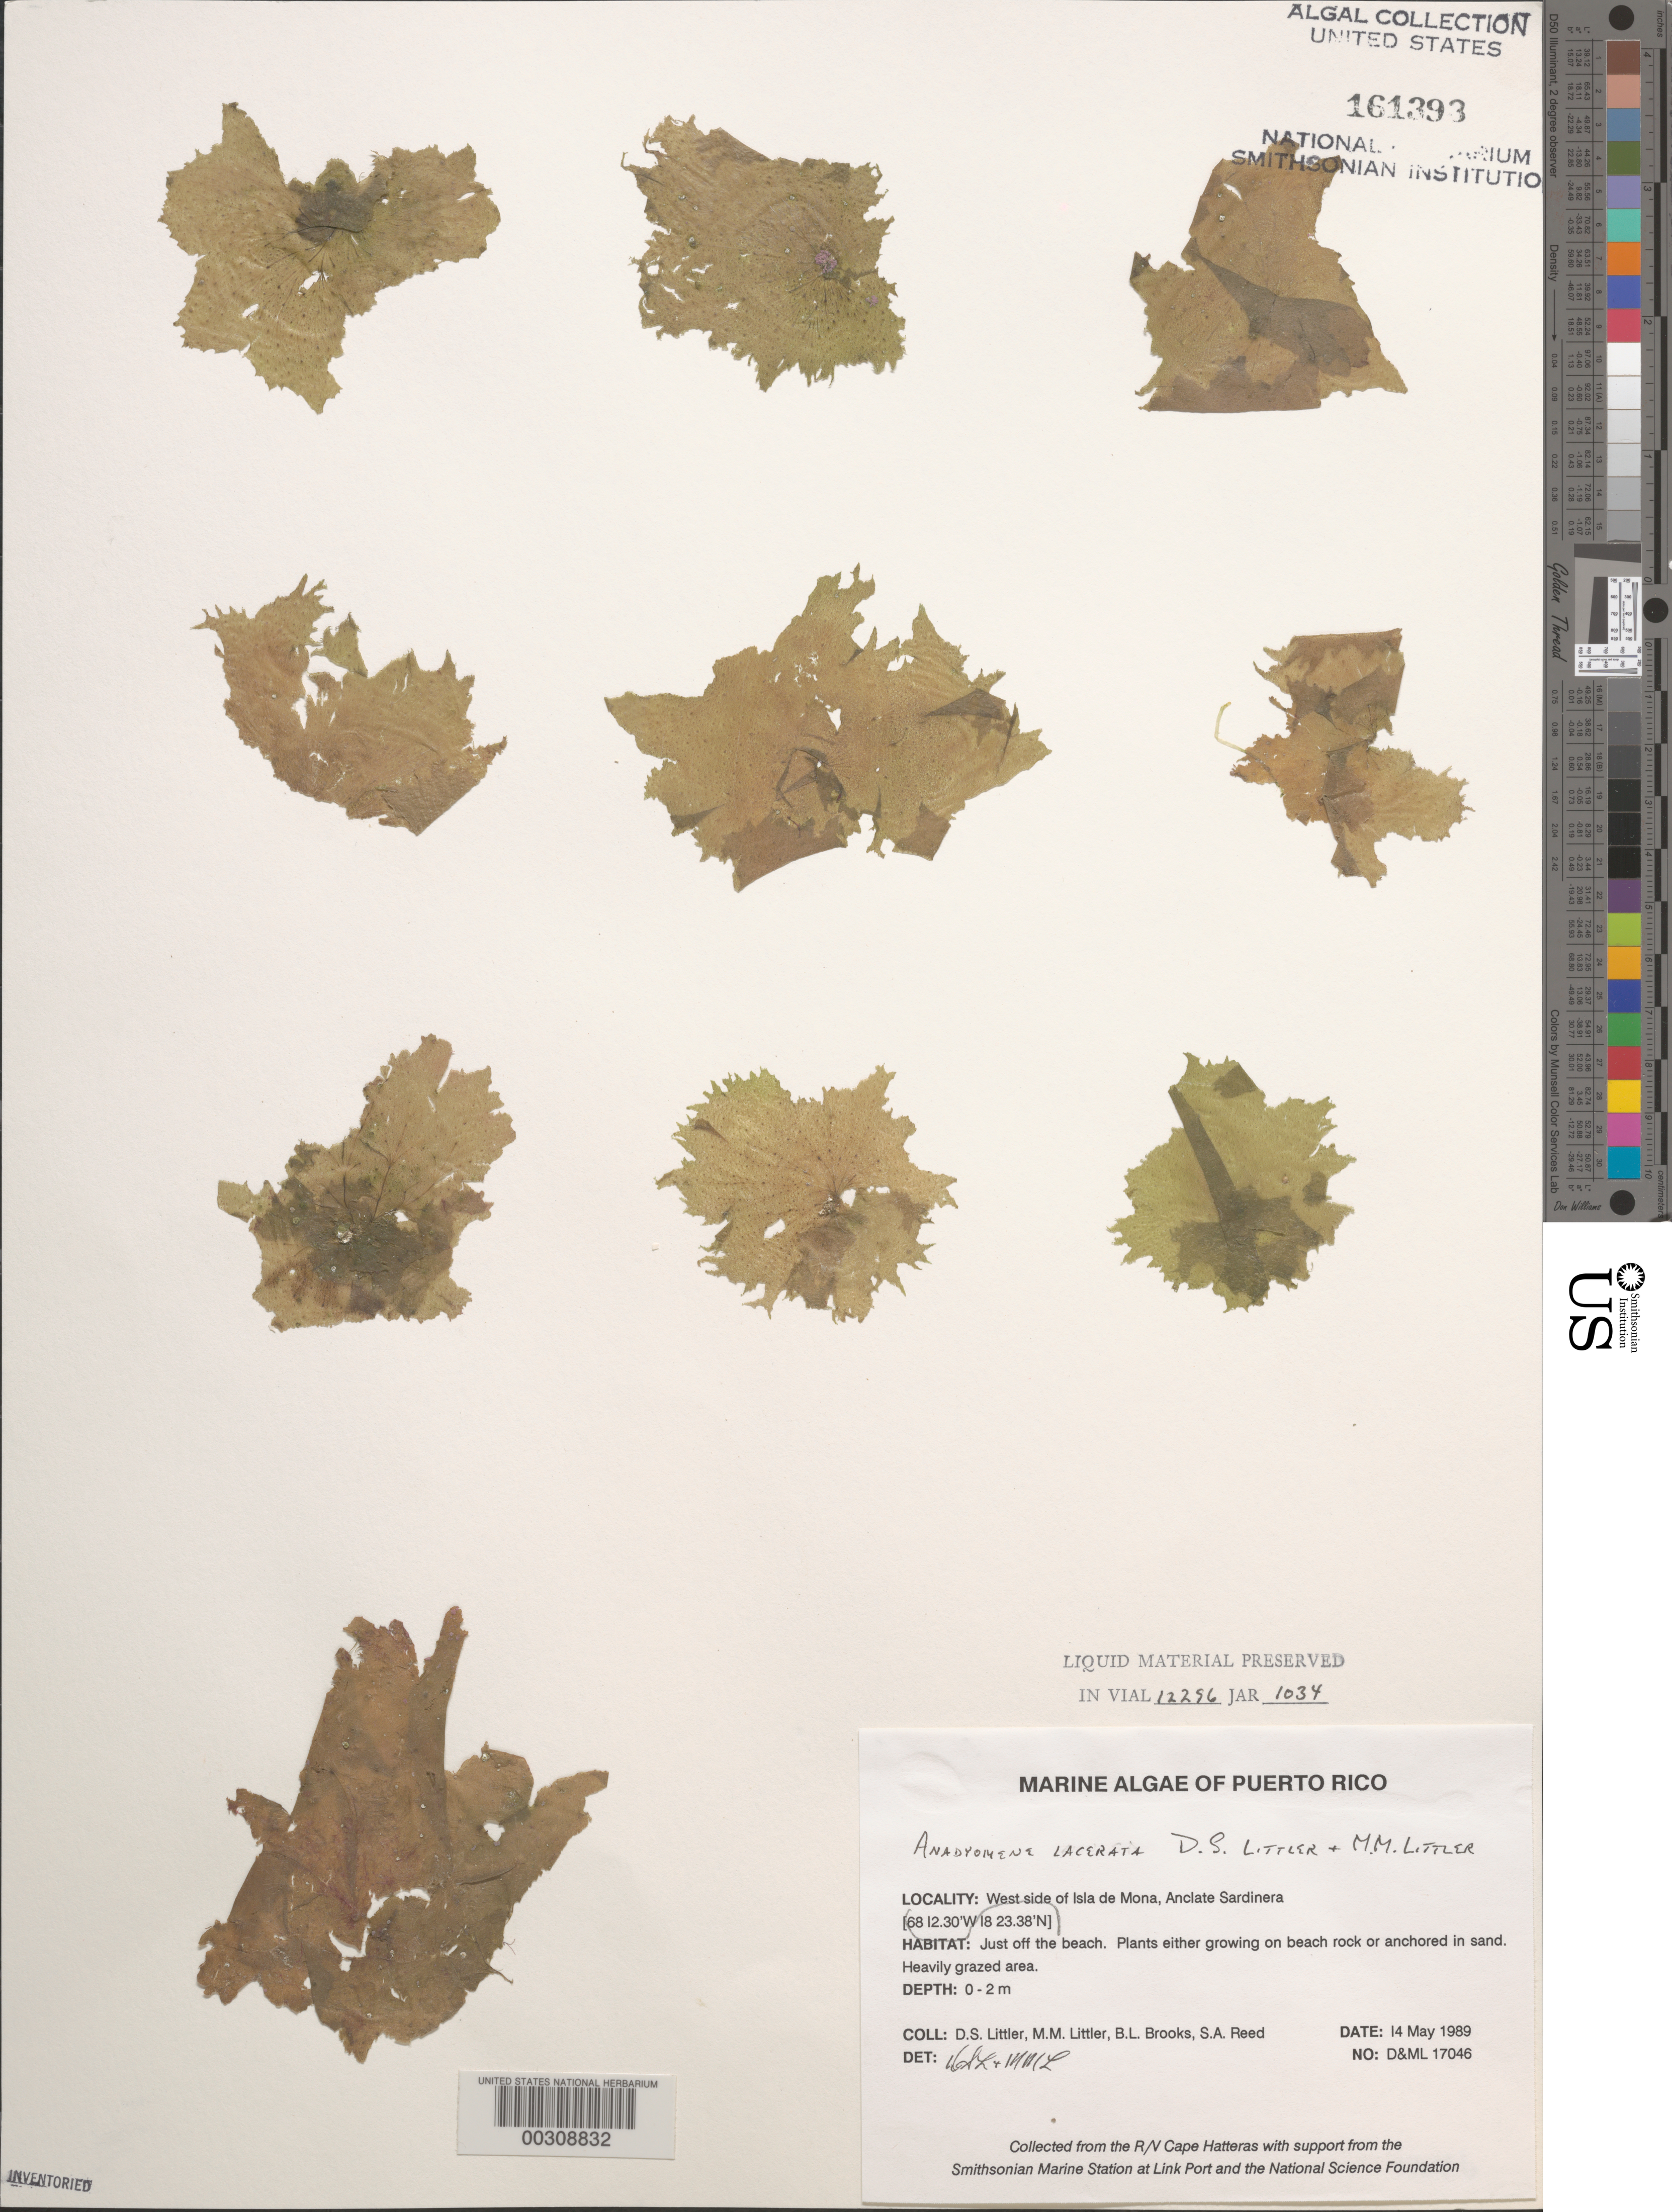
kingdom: Plantae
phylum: Chlorophyta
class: Ulvophyceae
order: Cladophorales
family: Anadyomenaceae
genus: Anadyomene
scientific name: Anadyomene lacerata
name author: D.S. Littler & Littler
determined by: Littler, D. S.; Littler, M. M.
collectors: D. S. Littler, M. M. Littler, B. Brooks & S. Reed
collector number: D&ML 17046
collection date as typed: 14 May 1989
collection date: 1989-05-14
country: Puerto Rico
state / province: Mayaguez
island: Isla de Mona (Isla Mona)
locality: Anclate Sardinera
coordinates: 18 23.38'N, 68 12.30'W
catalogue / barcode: US 161393